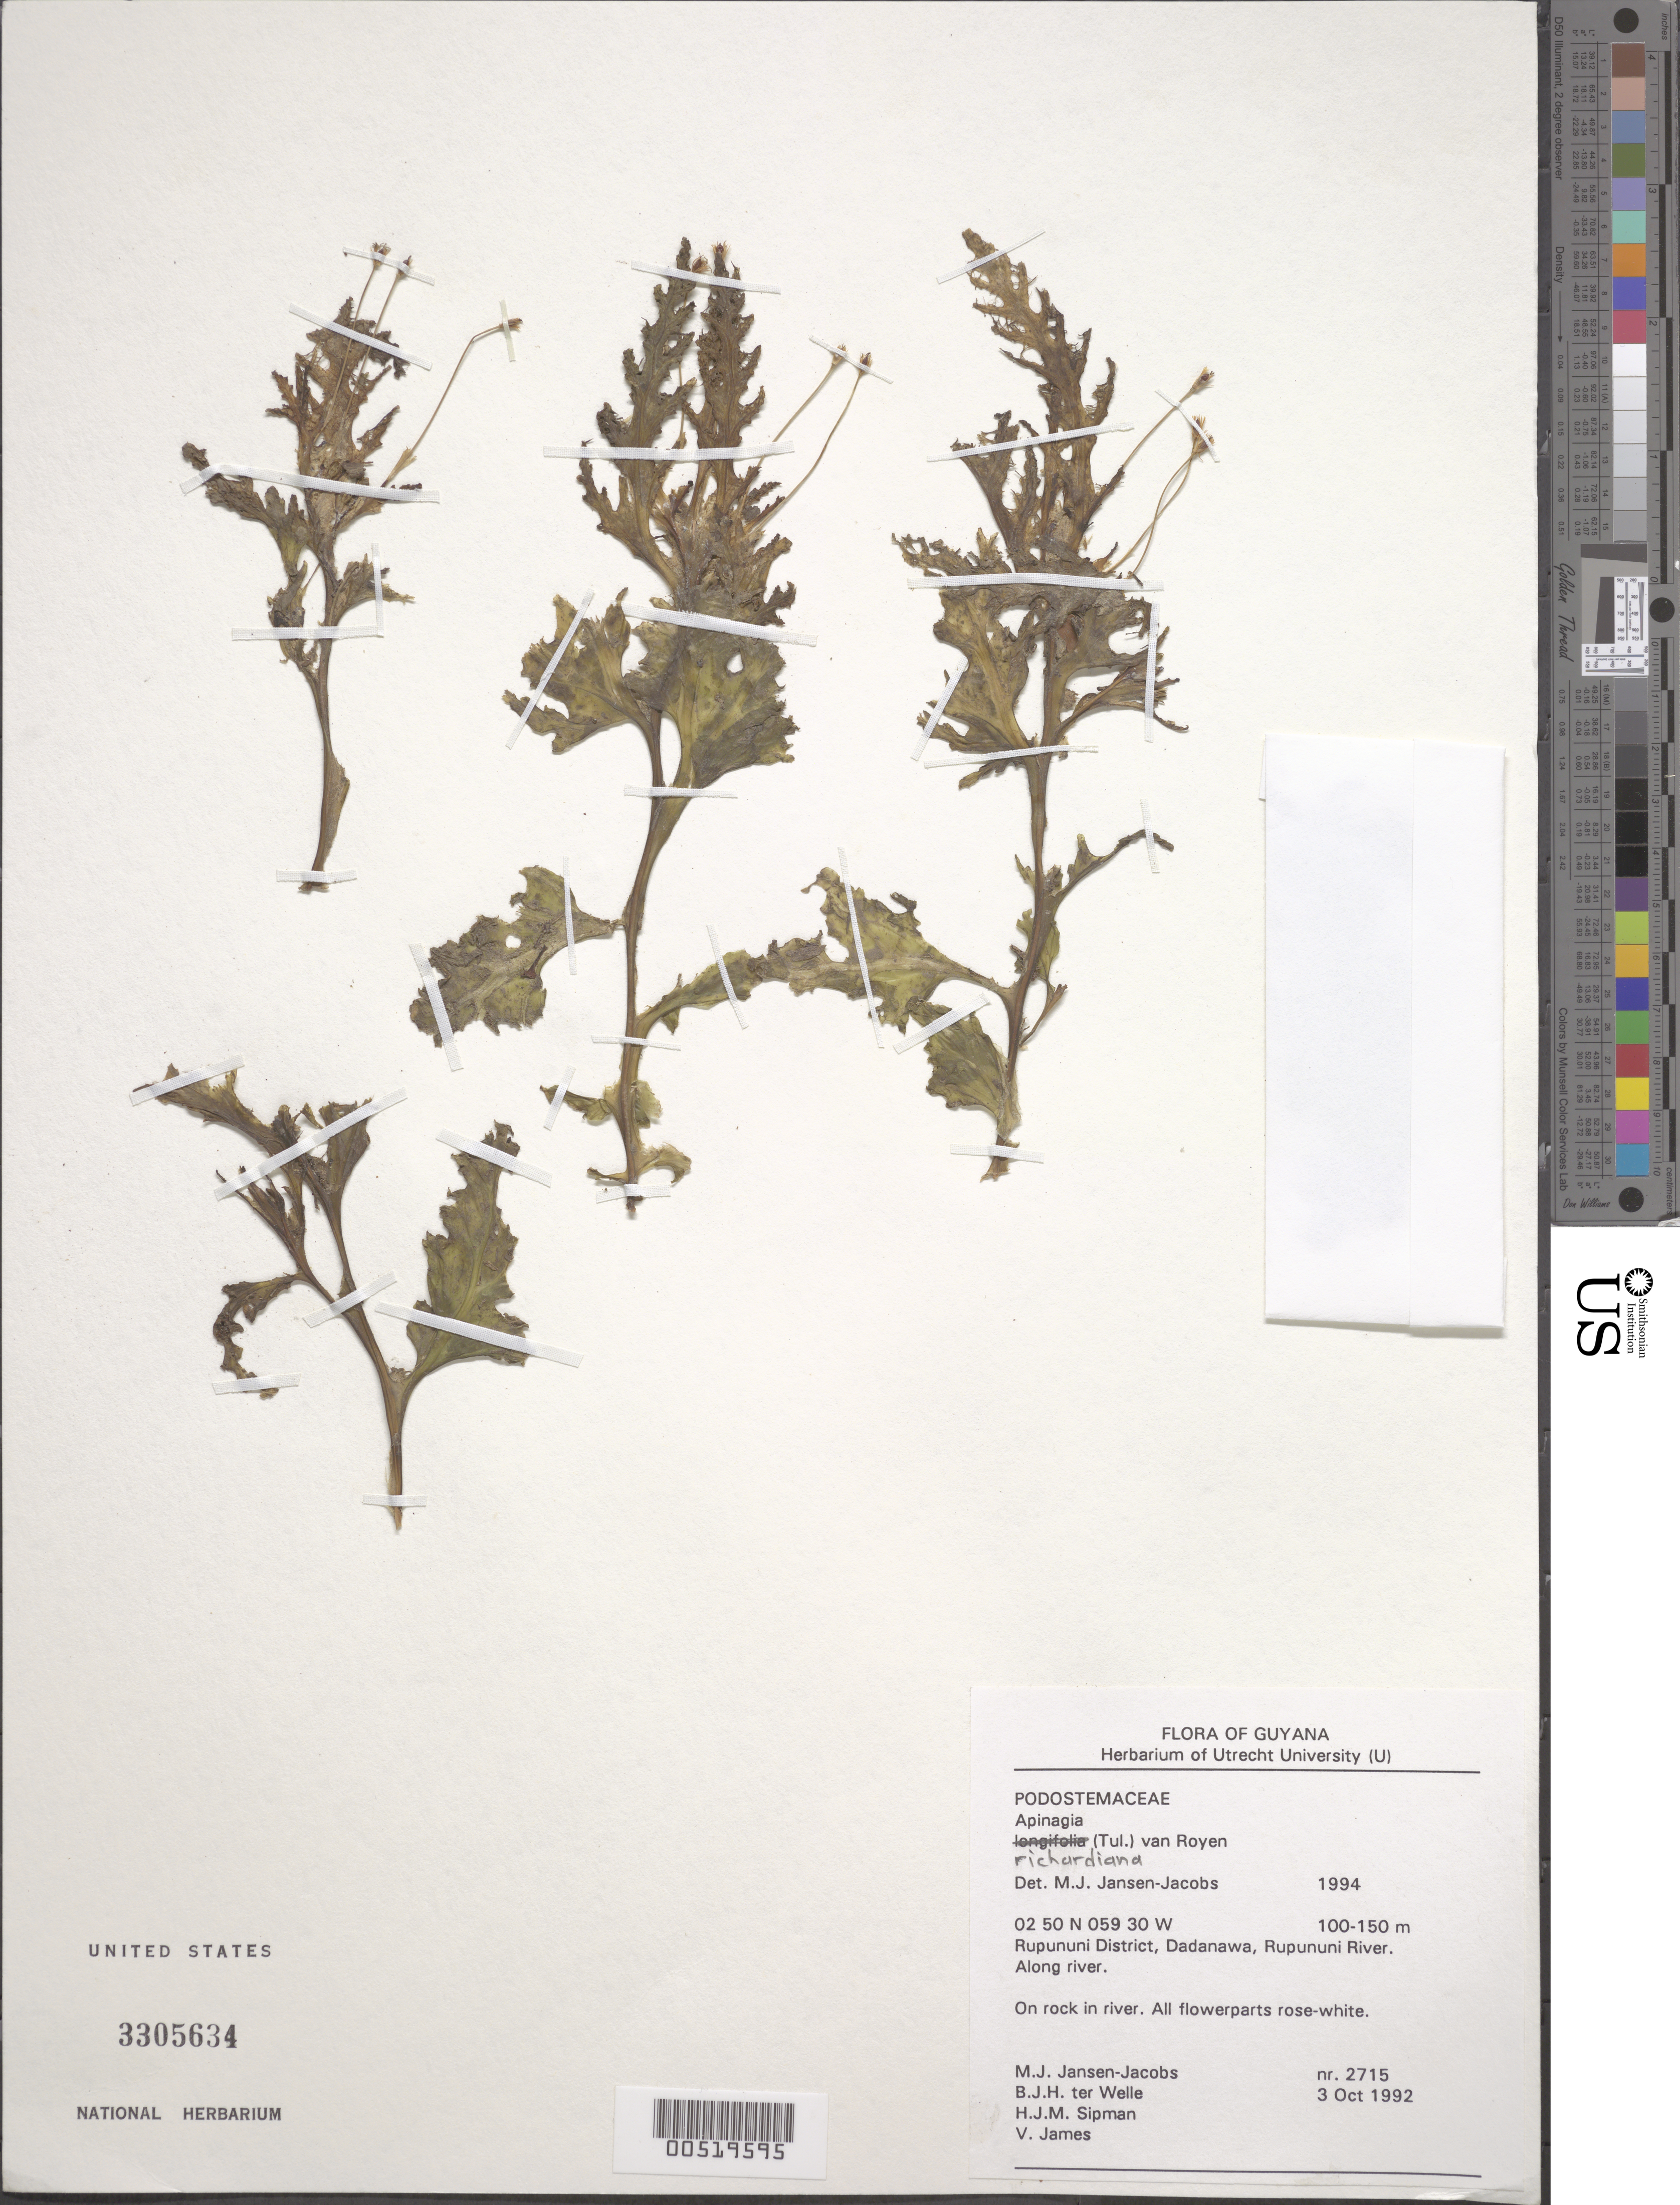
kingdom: Plantae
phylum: Tracheophyta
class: Magnoliopsida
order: Malpighiales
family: Podostemaceae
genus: Apinagia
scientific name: Apinagia richardiana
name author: (Tul.) P. Royen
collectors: M. J. Jansen-Jacobs, B. Welle, H. J. M. Sipman & V. James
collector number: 2715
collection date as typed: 03 Oct 1992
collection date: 1992-10-03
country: Guyana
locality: Rupununi dist., dadanawa, rupununi river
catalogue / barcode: US 3305634